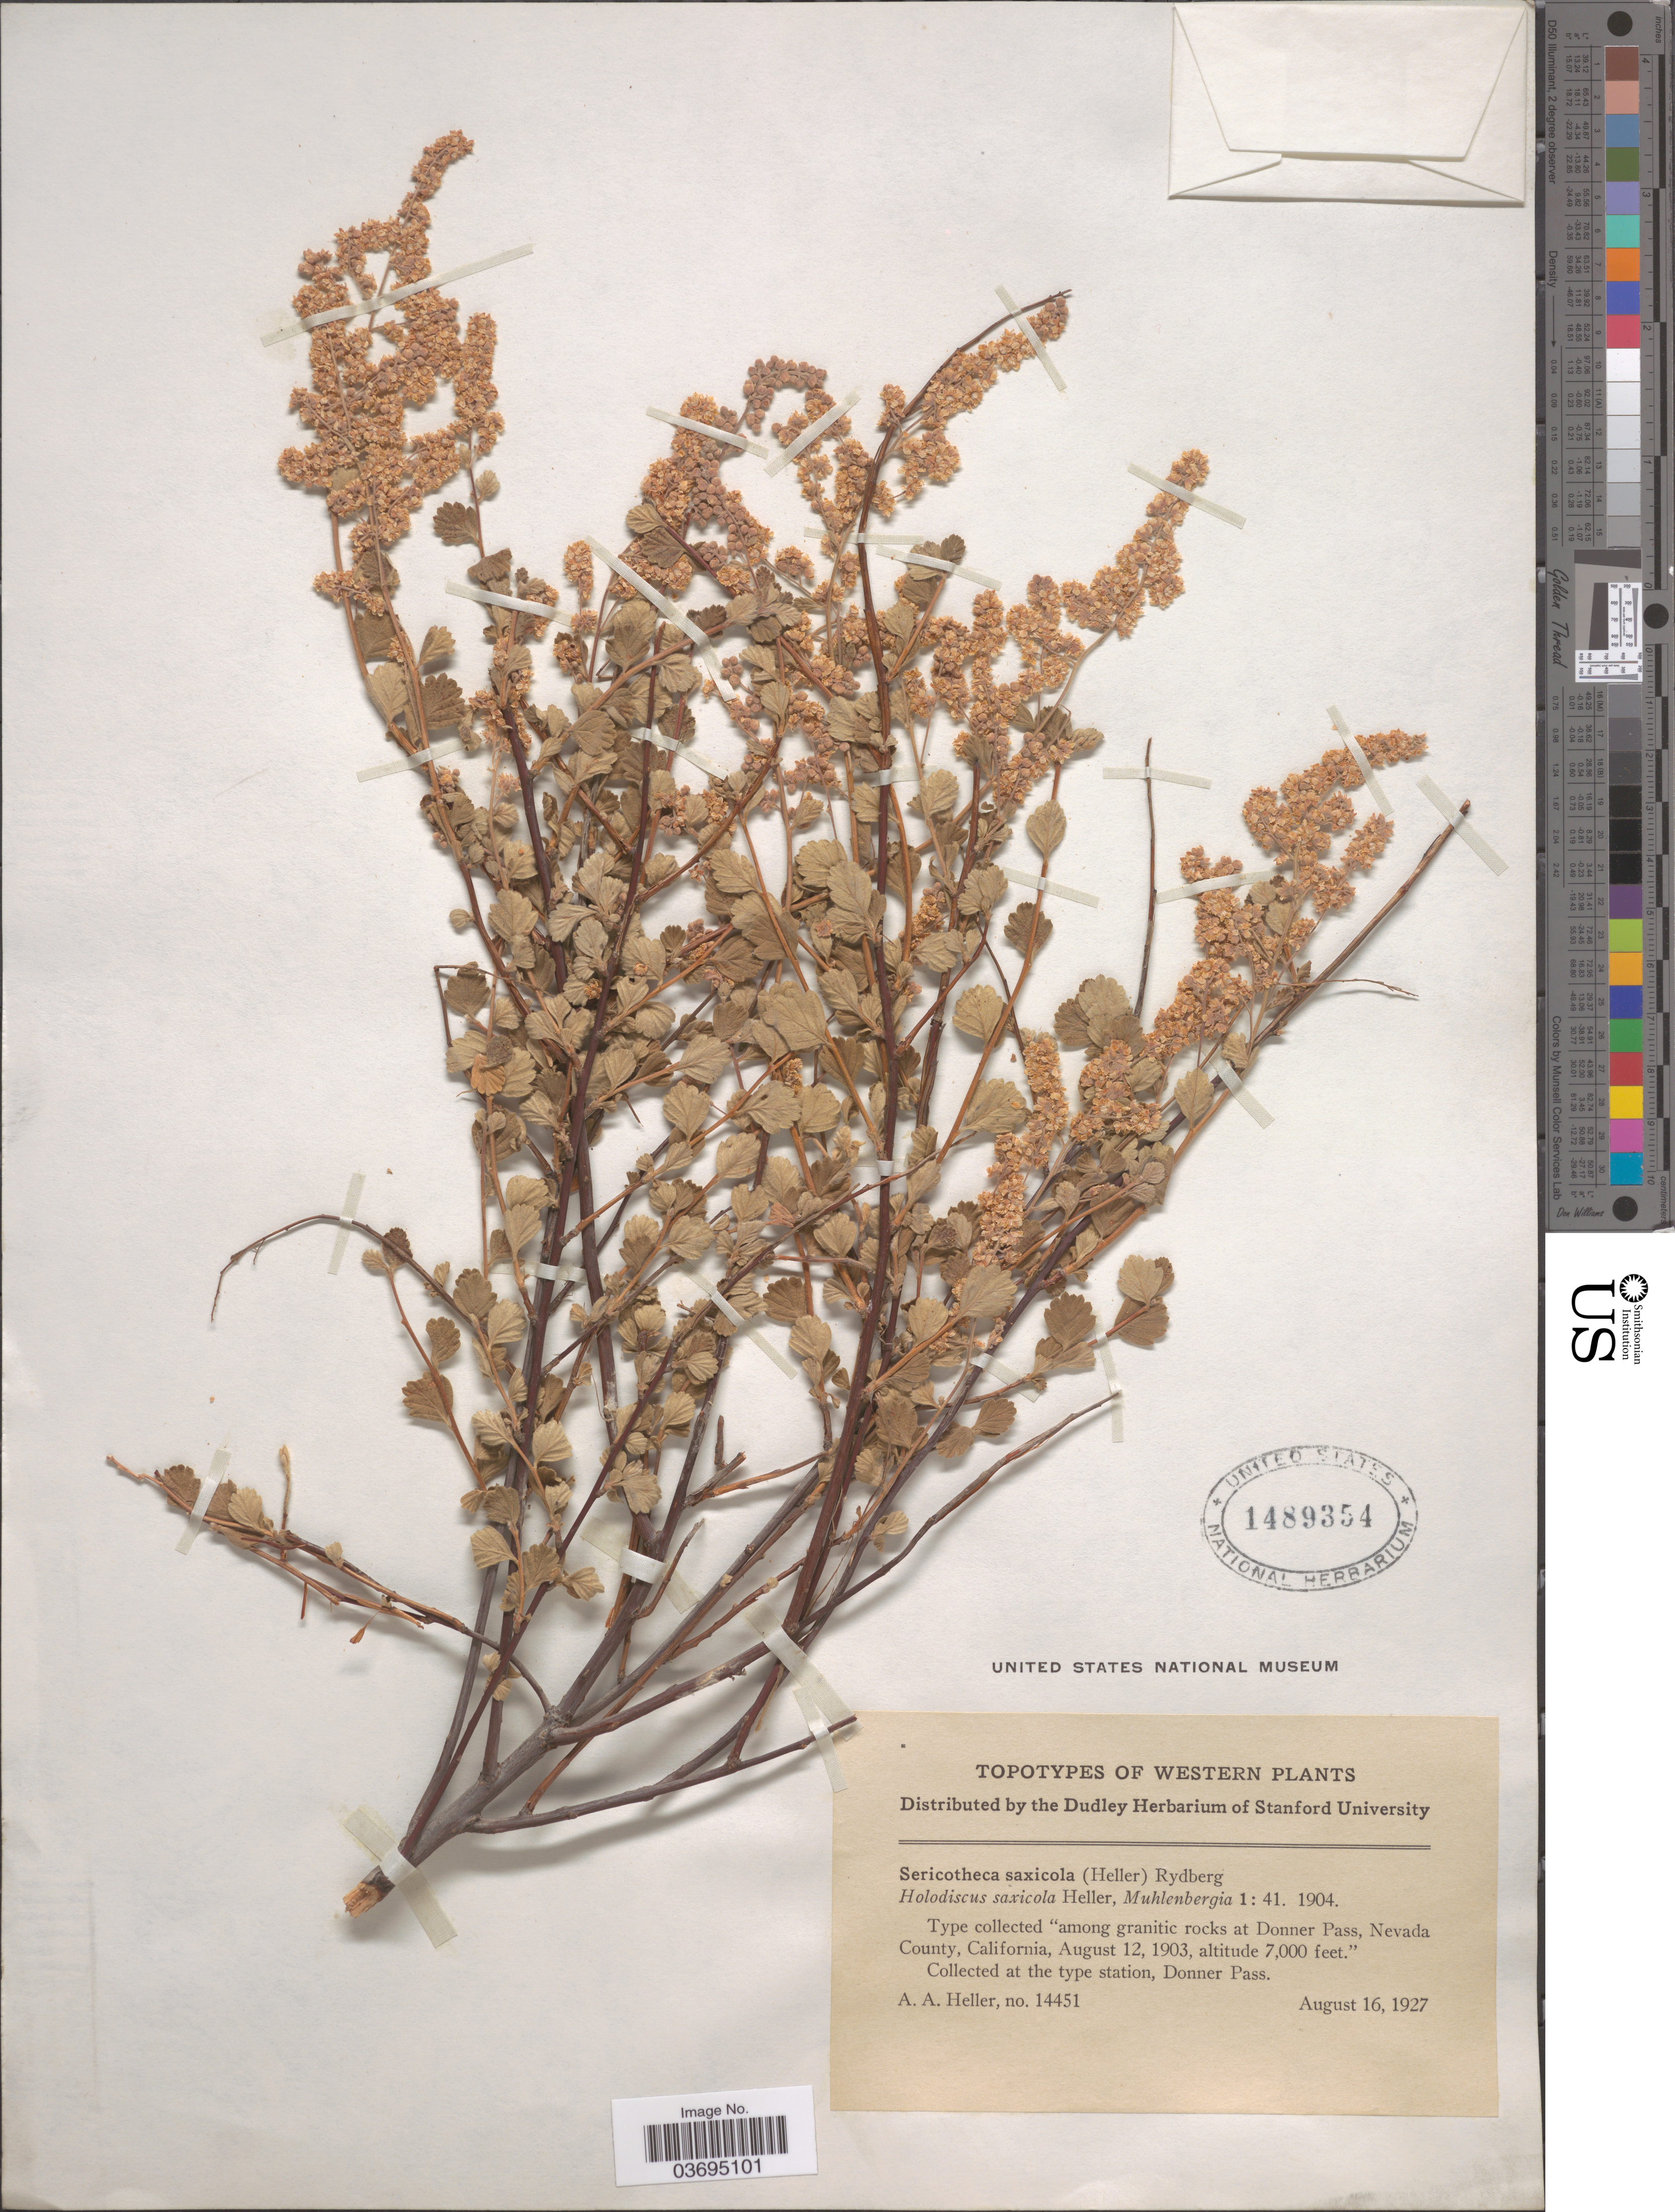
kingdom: Plantae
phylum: Tracheophyta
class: Magnoliopsida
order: Rosales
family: Rosaceae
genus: Holodiscus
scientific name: Holodiscus discolor var. discolor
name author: (Pursh) Maxim.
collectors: A. A. Heller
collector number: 14451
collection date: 1927-08-16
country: United States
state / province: California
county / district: Nevada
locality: Western. Donner Pass, Nevada County.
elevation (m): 2134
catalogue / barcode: US 1489354